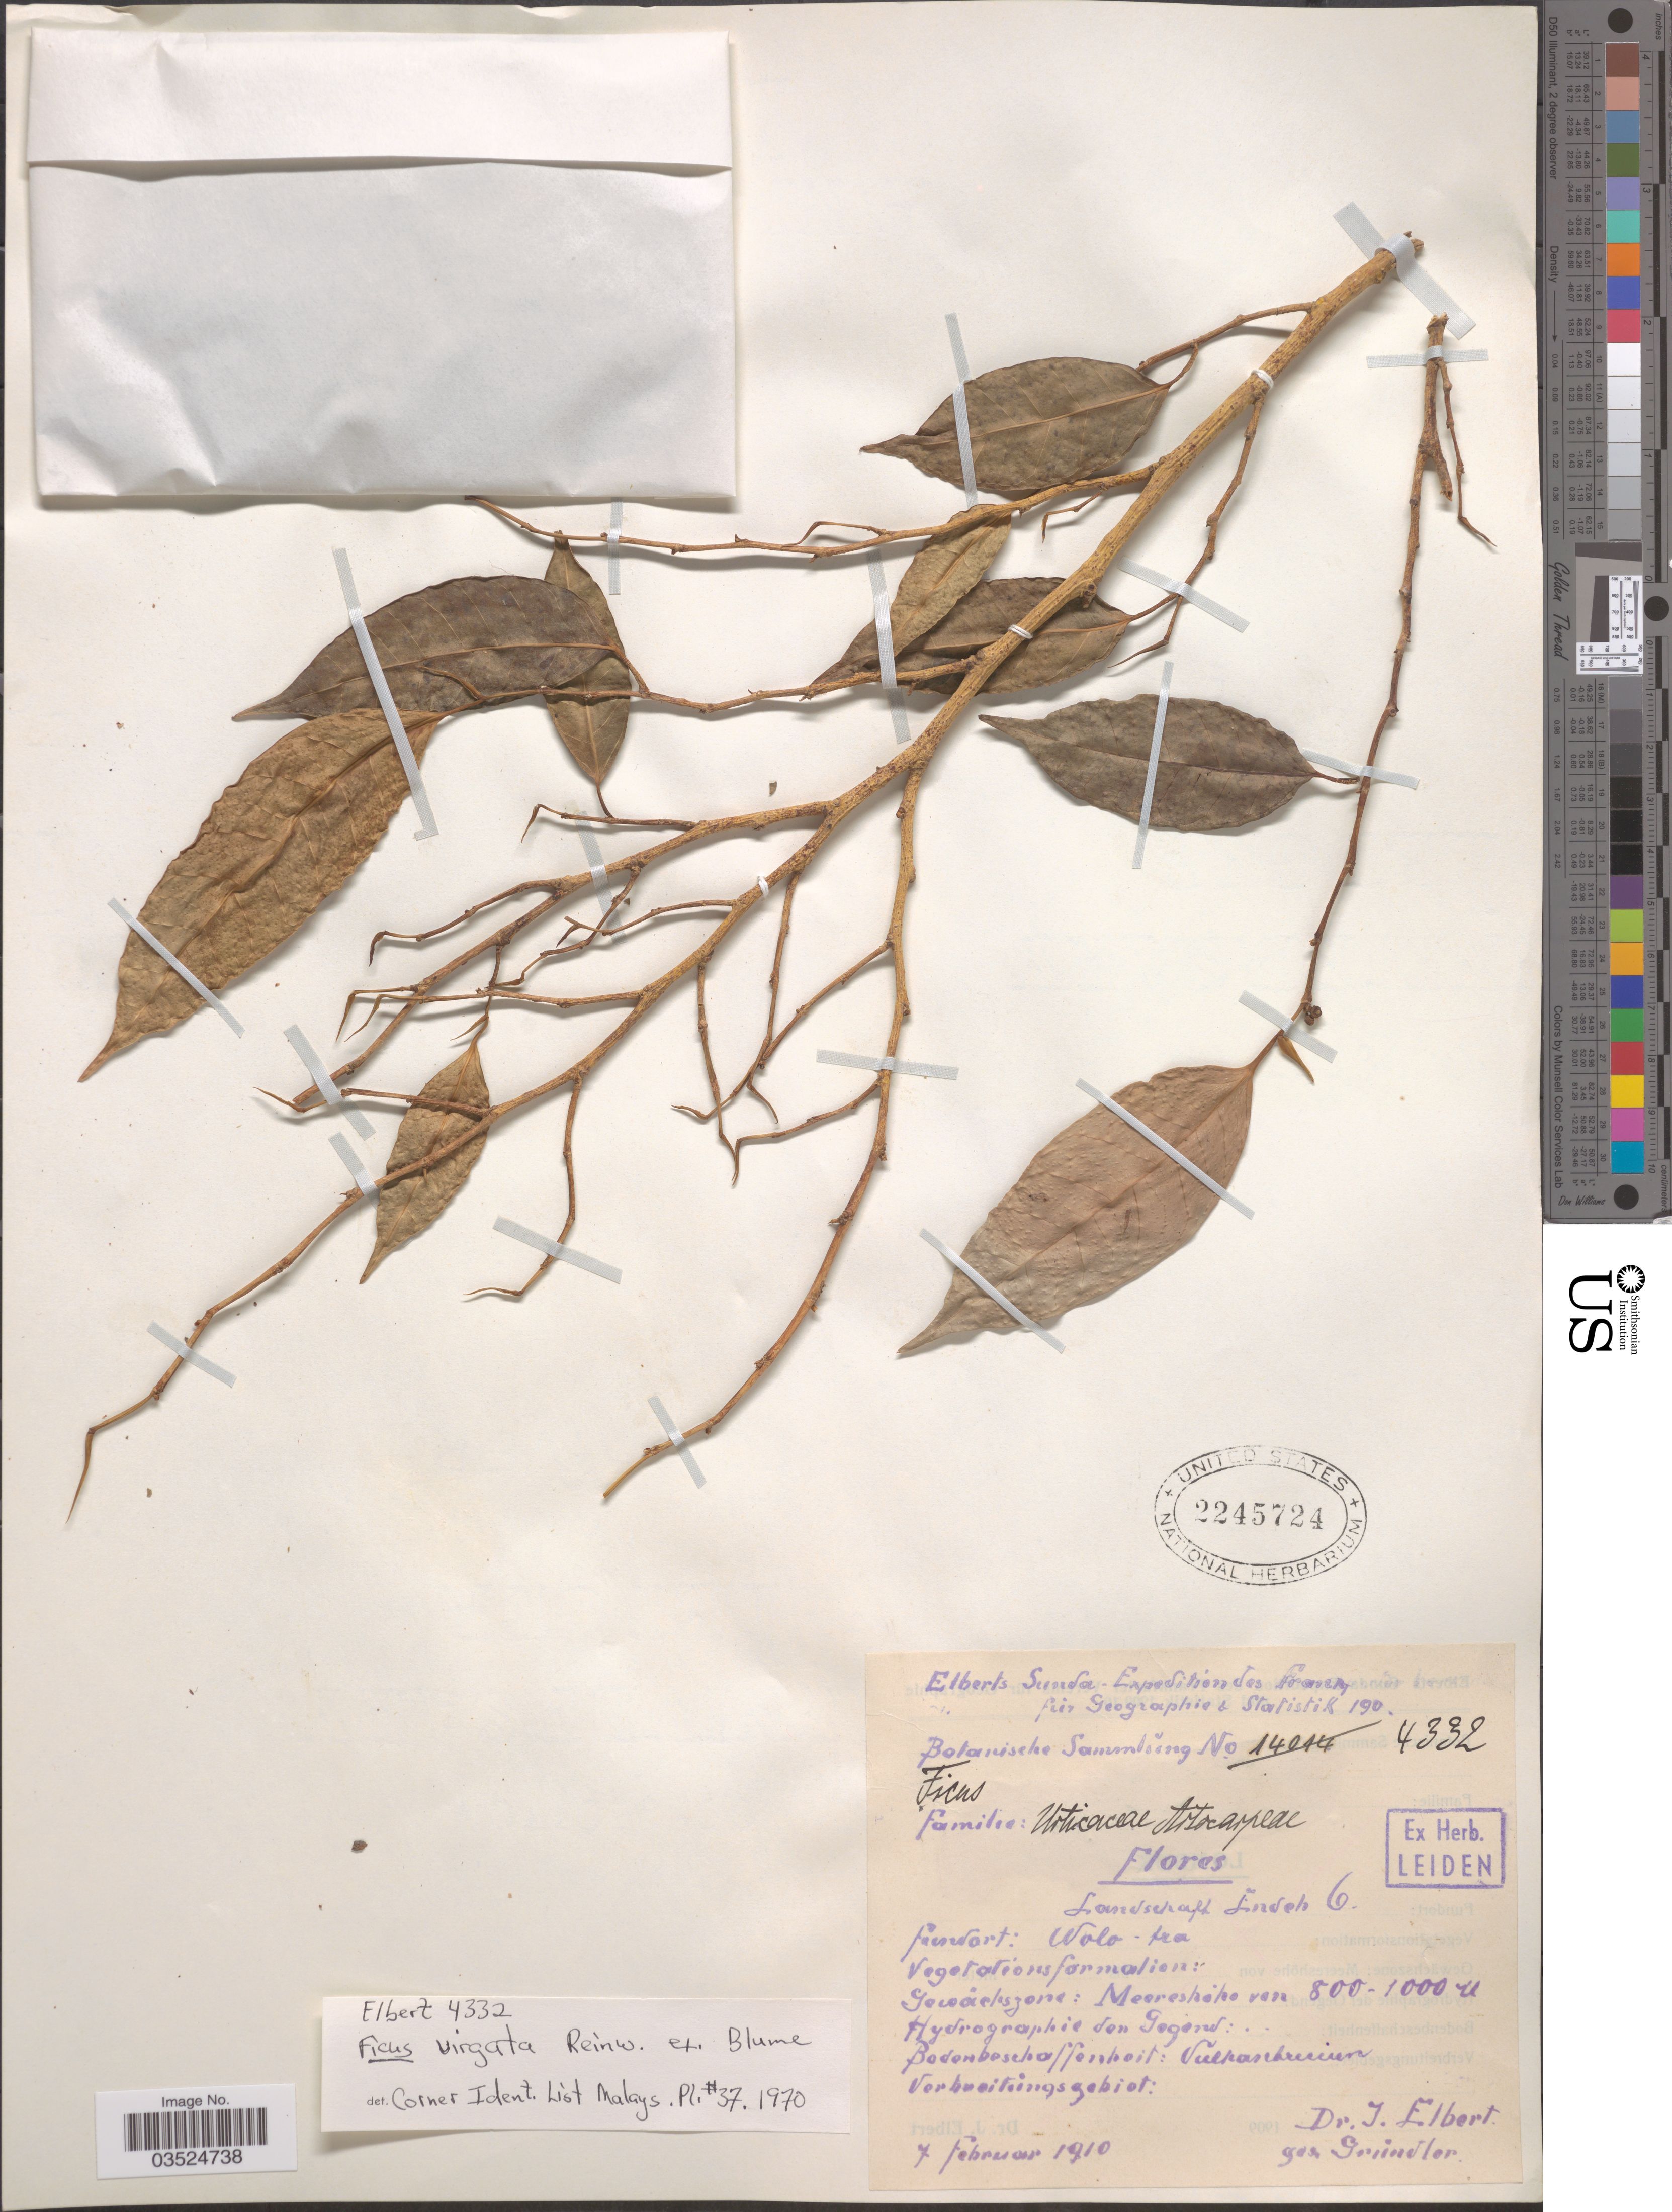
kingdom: Plantae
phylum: Tracheophyta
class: Magnoliopsida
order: Rosales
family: Moraceae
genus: Ficus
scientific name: Ficus virgata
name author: Reinw.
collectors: J. Elbert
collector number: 4332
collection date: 1910-02-07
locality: Landschaft Endeh* 6. Wolo-fra*.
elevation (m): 800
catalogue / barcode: US 2245724